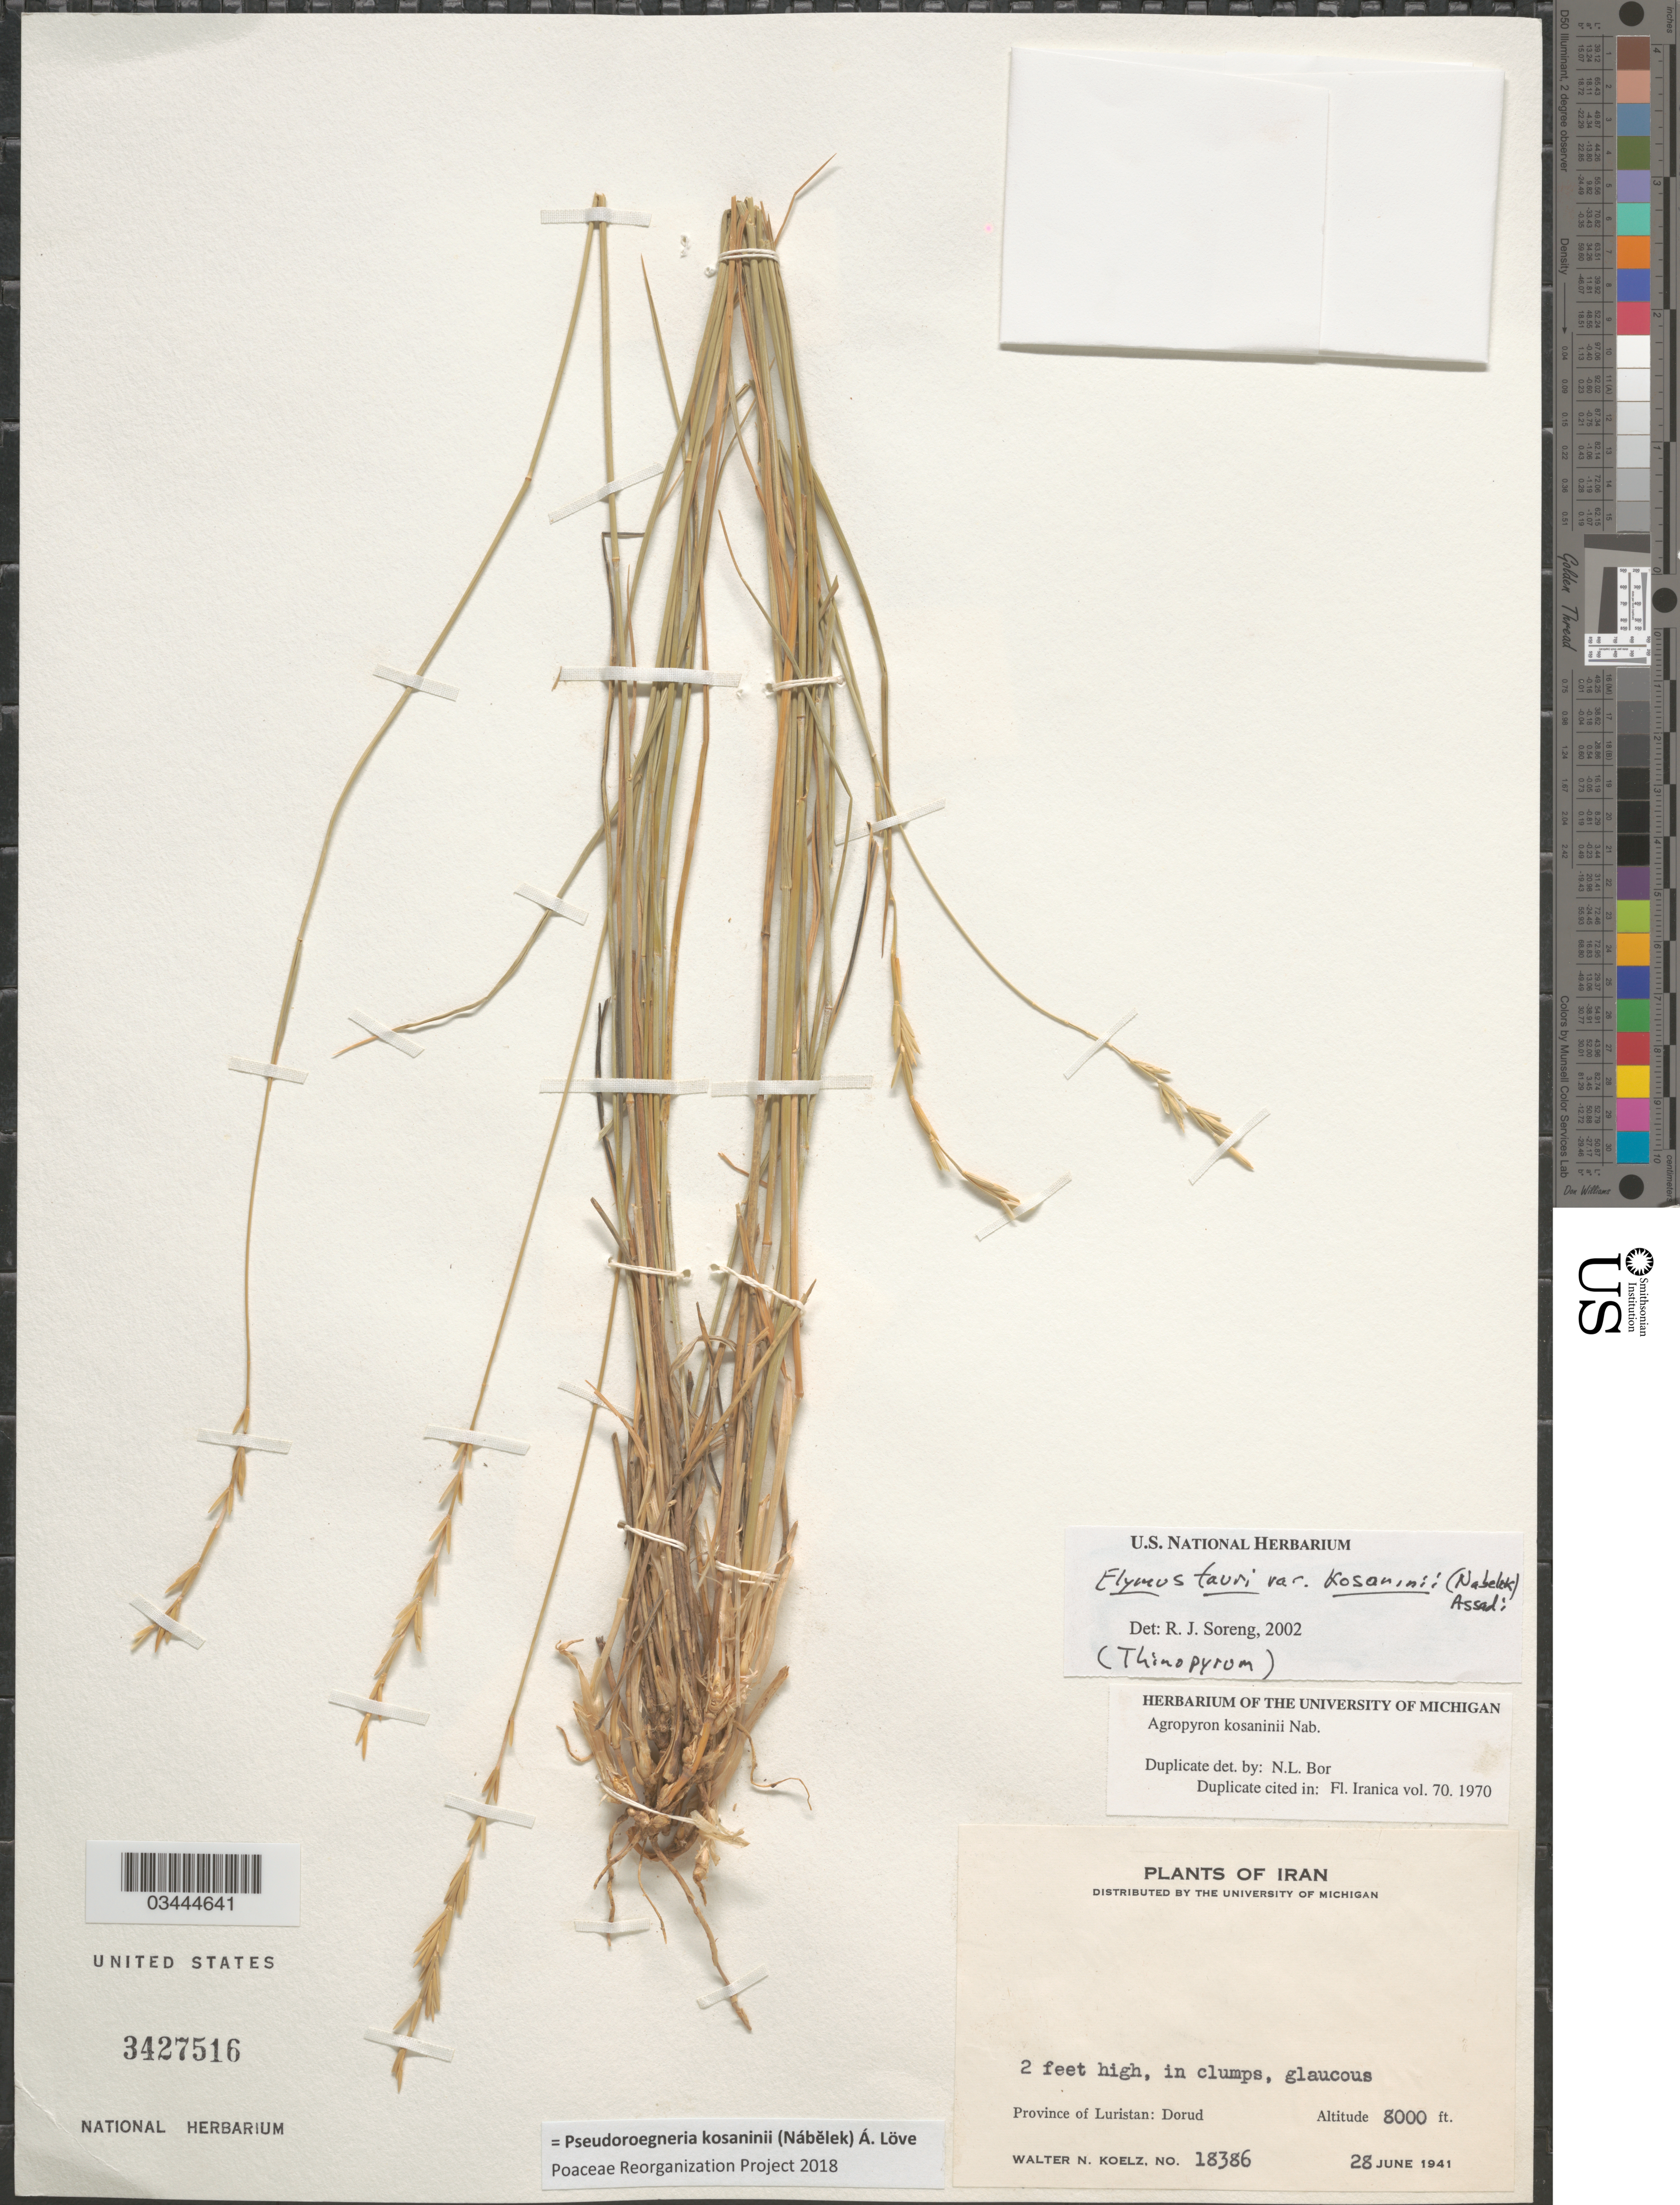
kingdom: Plantae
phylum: Tracheophyta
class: Liliopsida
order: Poales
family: Poaceae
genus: Pseudoroegneria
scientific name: Pseudoroegneria kosaninii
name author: (Nabelek) Á. Löve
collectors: W. N. Koelz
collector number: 18386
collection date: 1941-06-28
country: Iran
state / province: Lorestan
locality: Province of Luristan: Dorud.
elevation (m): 2438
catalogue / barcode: US 3427516